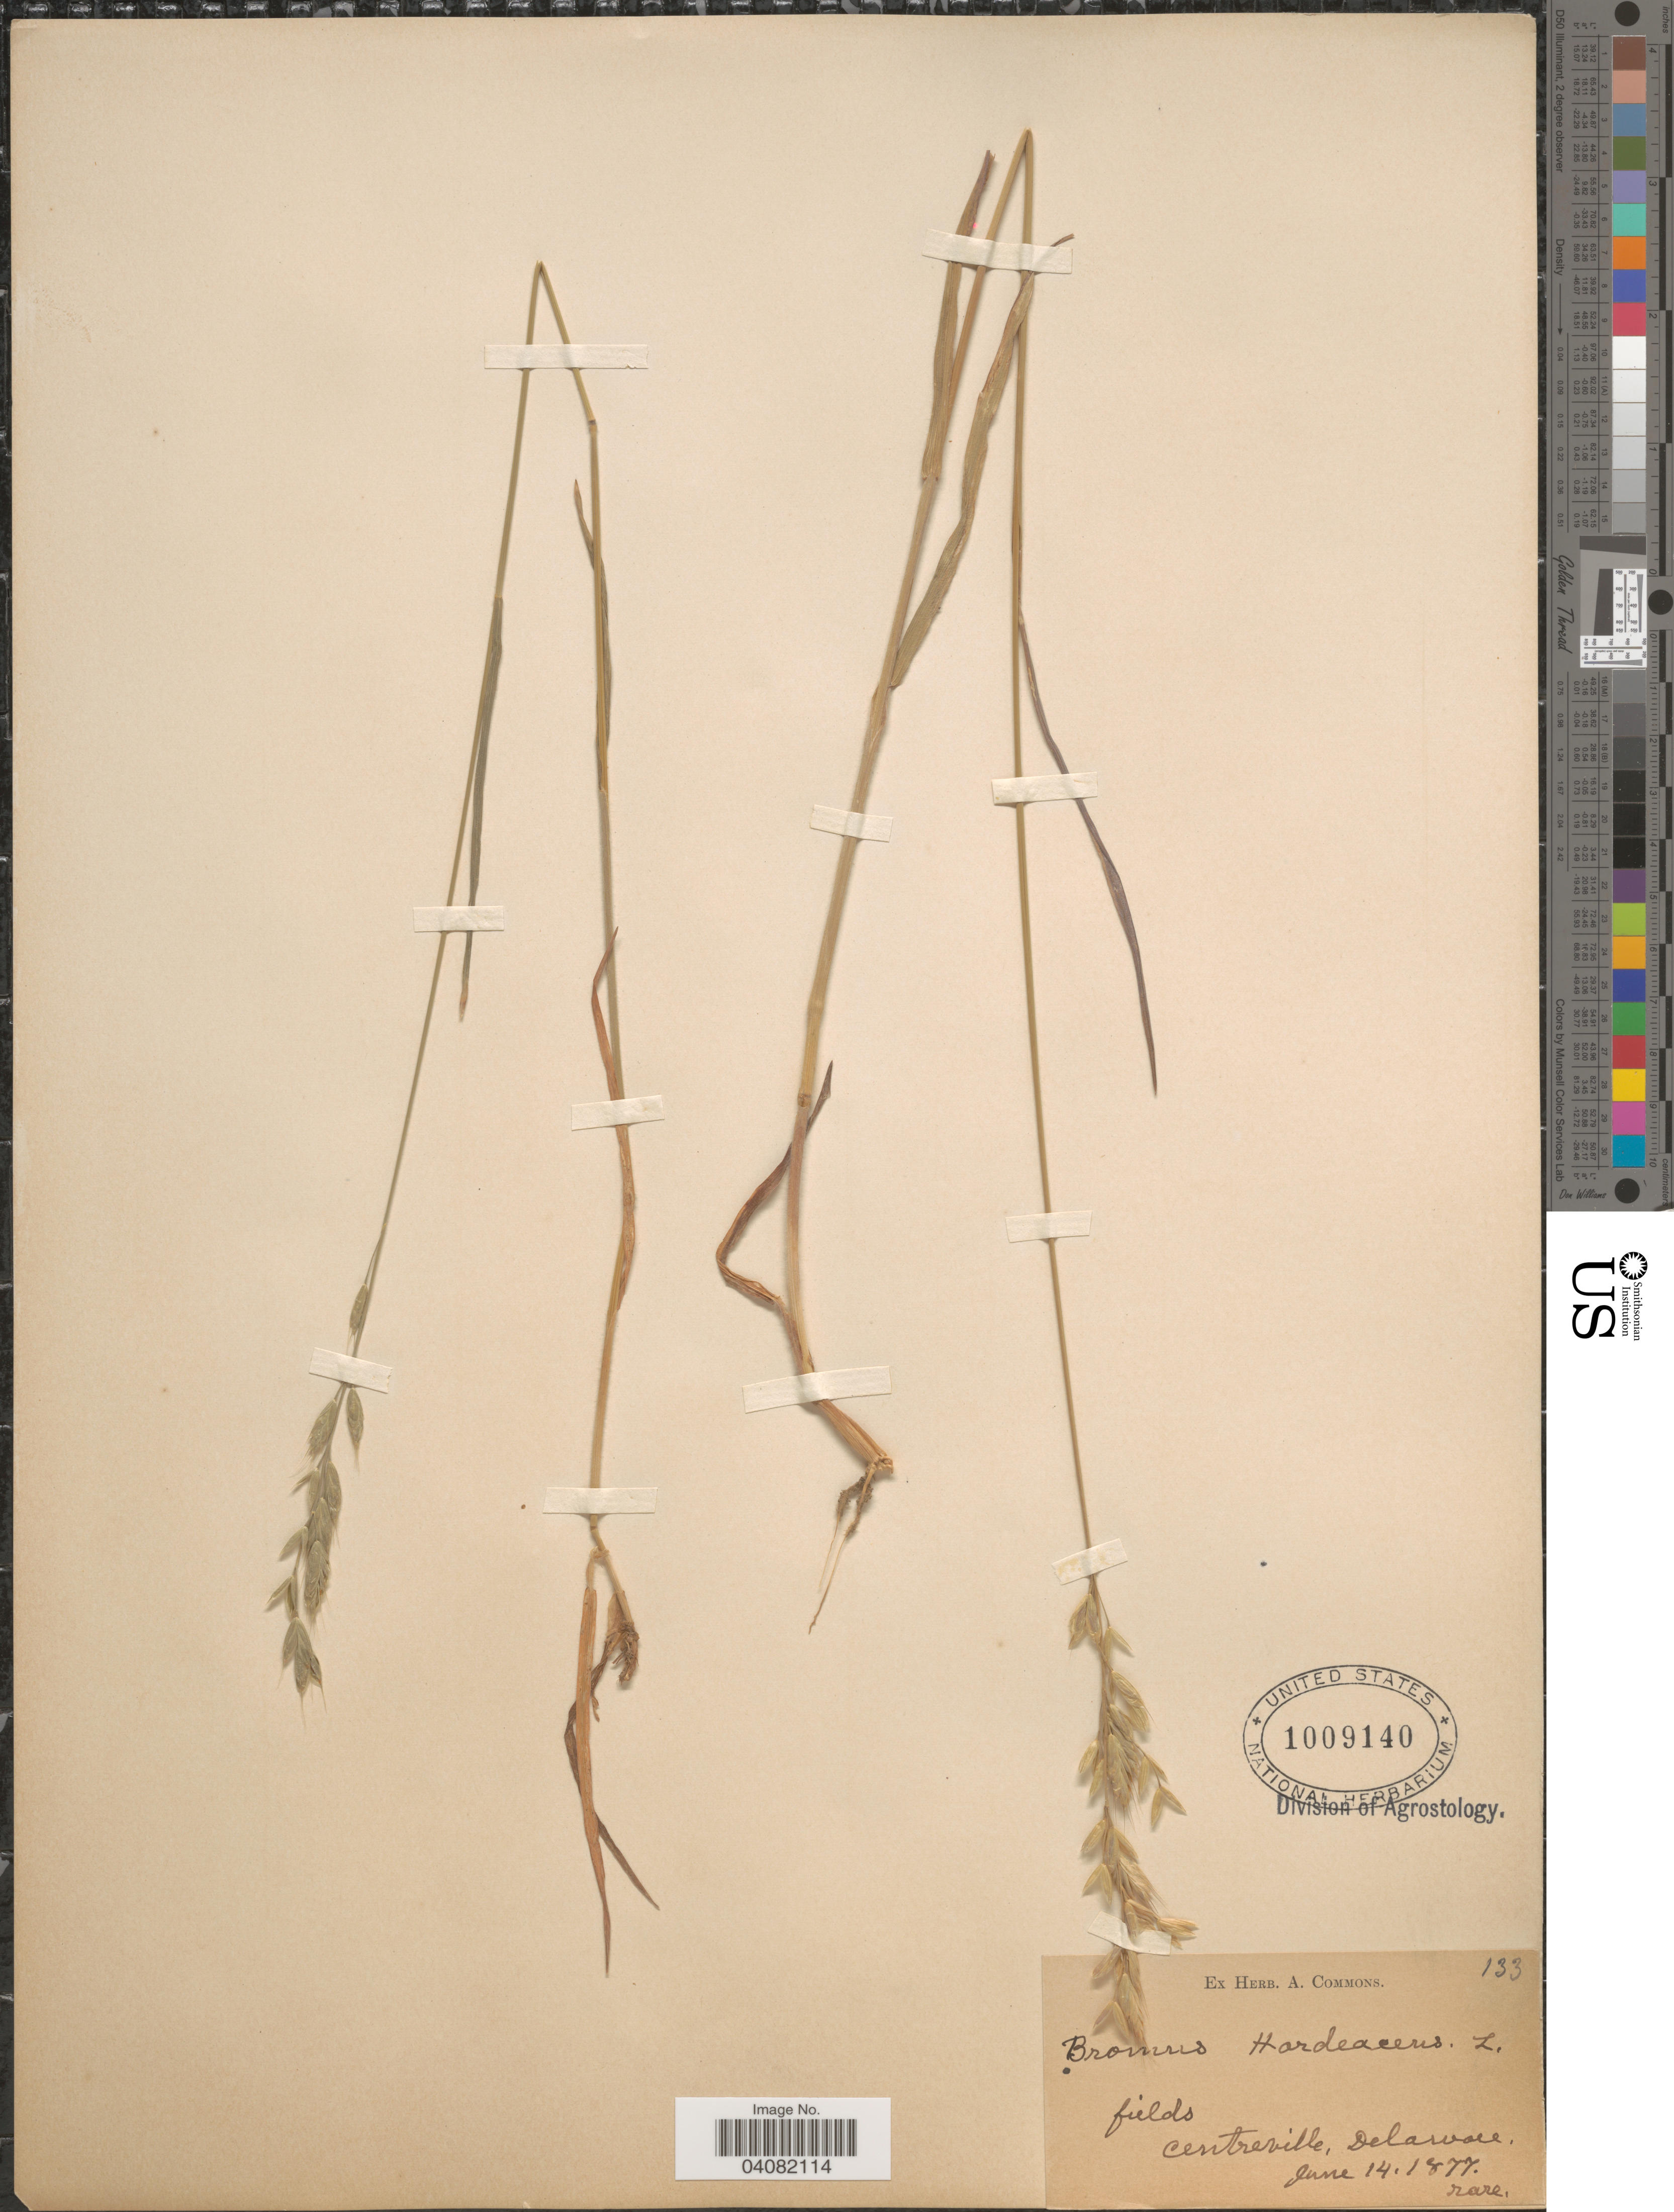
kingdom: Plantae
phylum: Tracheophyta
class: Liliopsida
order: Poales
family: Poaceae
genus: Bromus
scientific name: Bromus hordeaceus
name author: L.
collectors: ex herb. A. Commons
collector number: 133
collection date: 1877-06-14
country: United States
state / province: Delaware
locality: Fields. Centreville.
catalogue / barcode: US 1009140